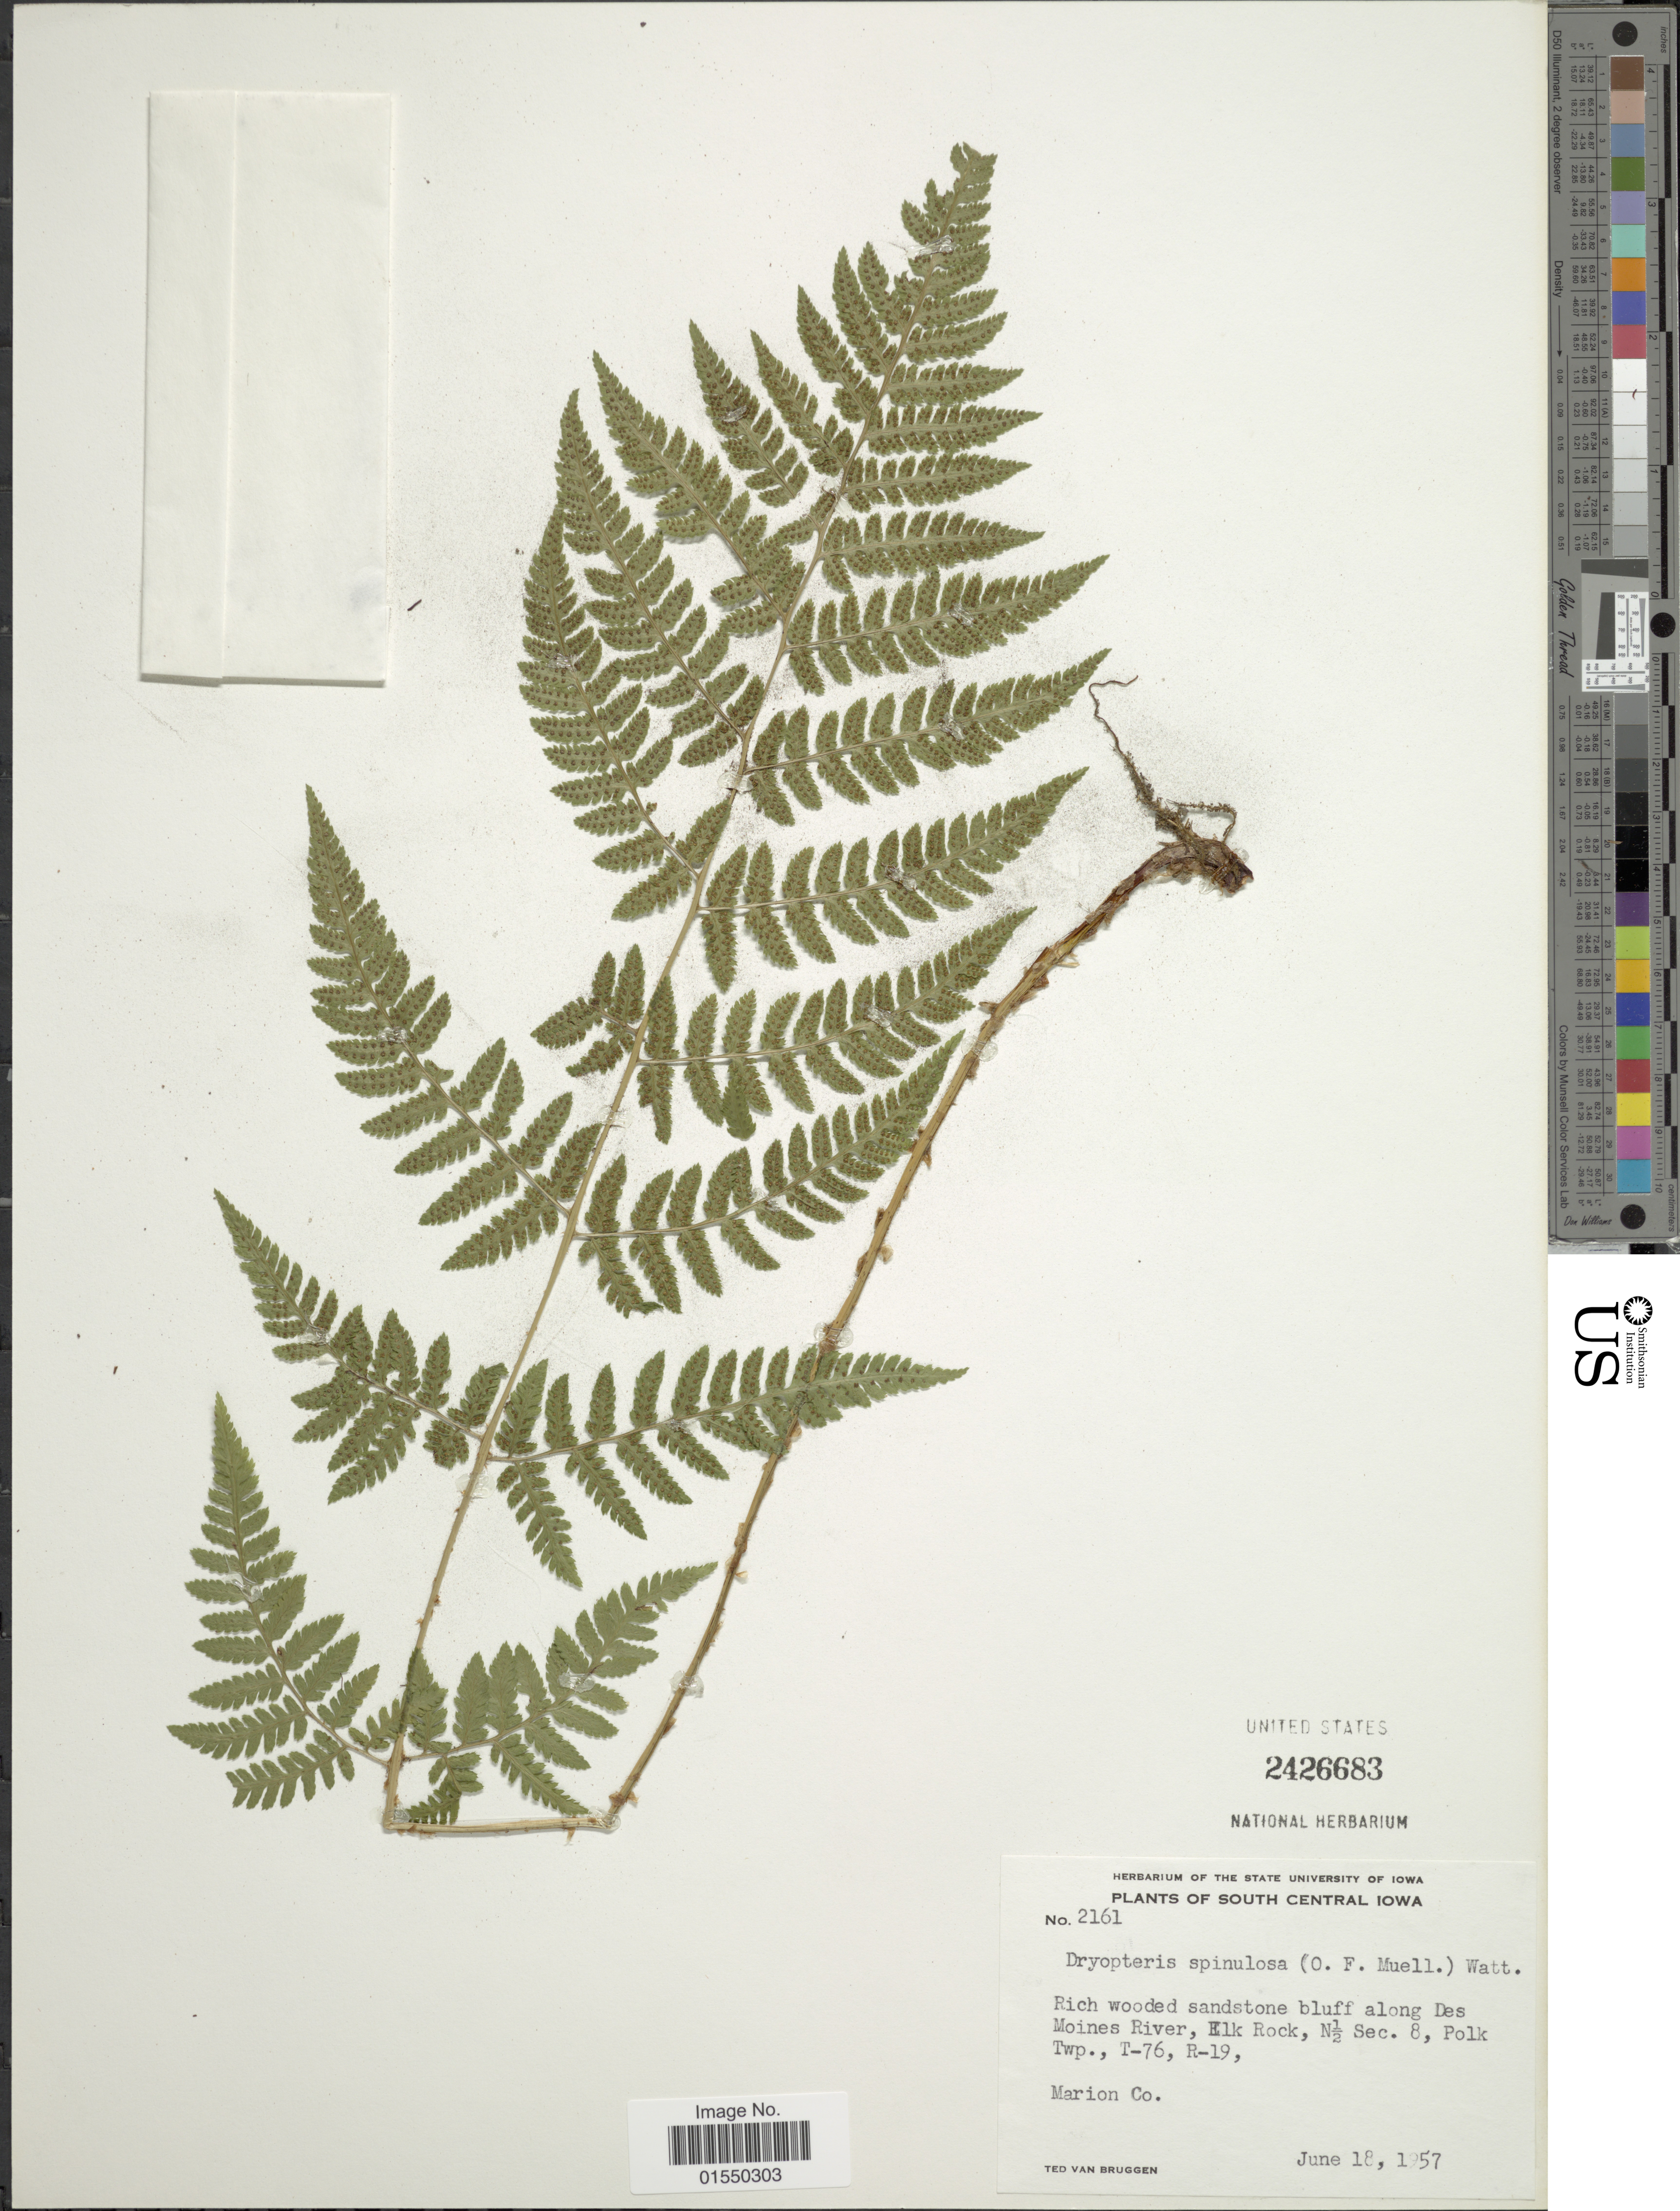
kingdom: Plantae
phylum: Tracheophyta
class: Polypodiopsida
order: Polypodiales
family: Dryopteridaceae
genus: Dryopteris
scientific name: Dryopteris carthusiana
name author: (Villars) H.P. Fuchs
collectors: T. van Bruggen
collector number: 2161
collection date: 1957-06-18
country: United States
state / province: Iowa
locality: South Central Iowa, along Des Moines River, Elk Rock, N1/2 Sec. 8, Polk Twp., T-76, R-19, Marion Co.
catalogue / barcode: US 2426683